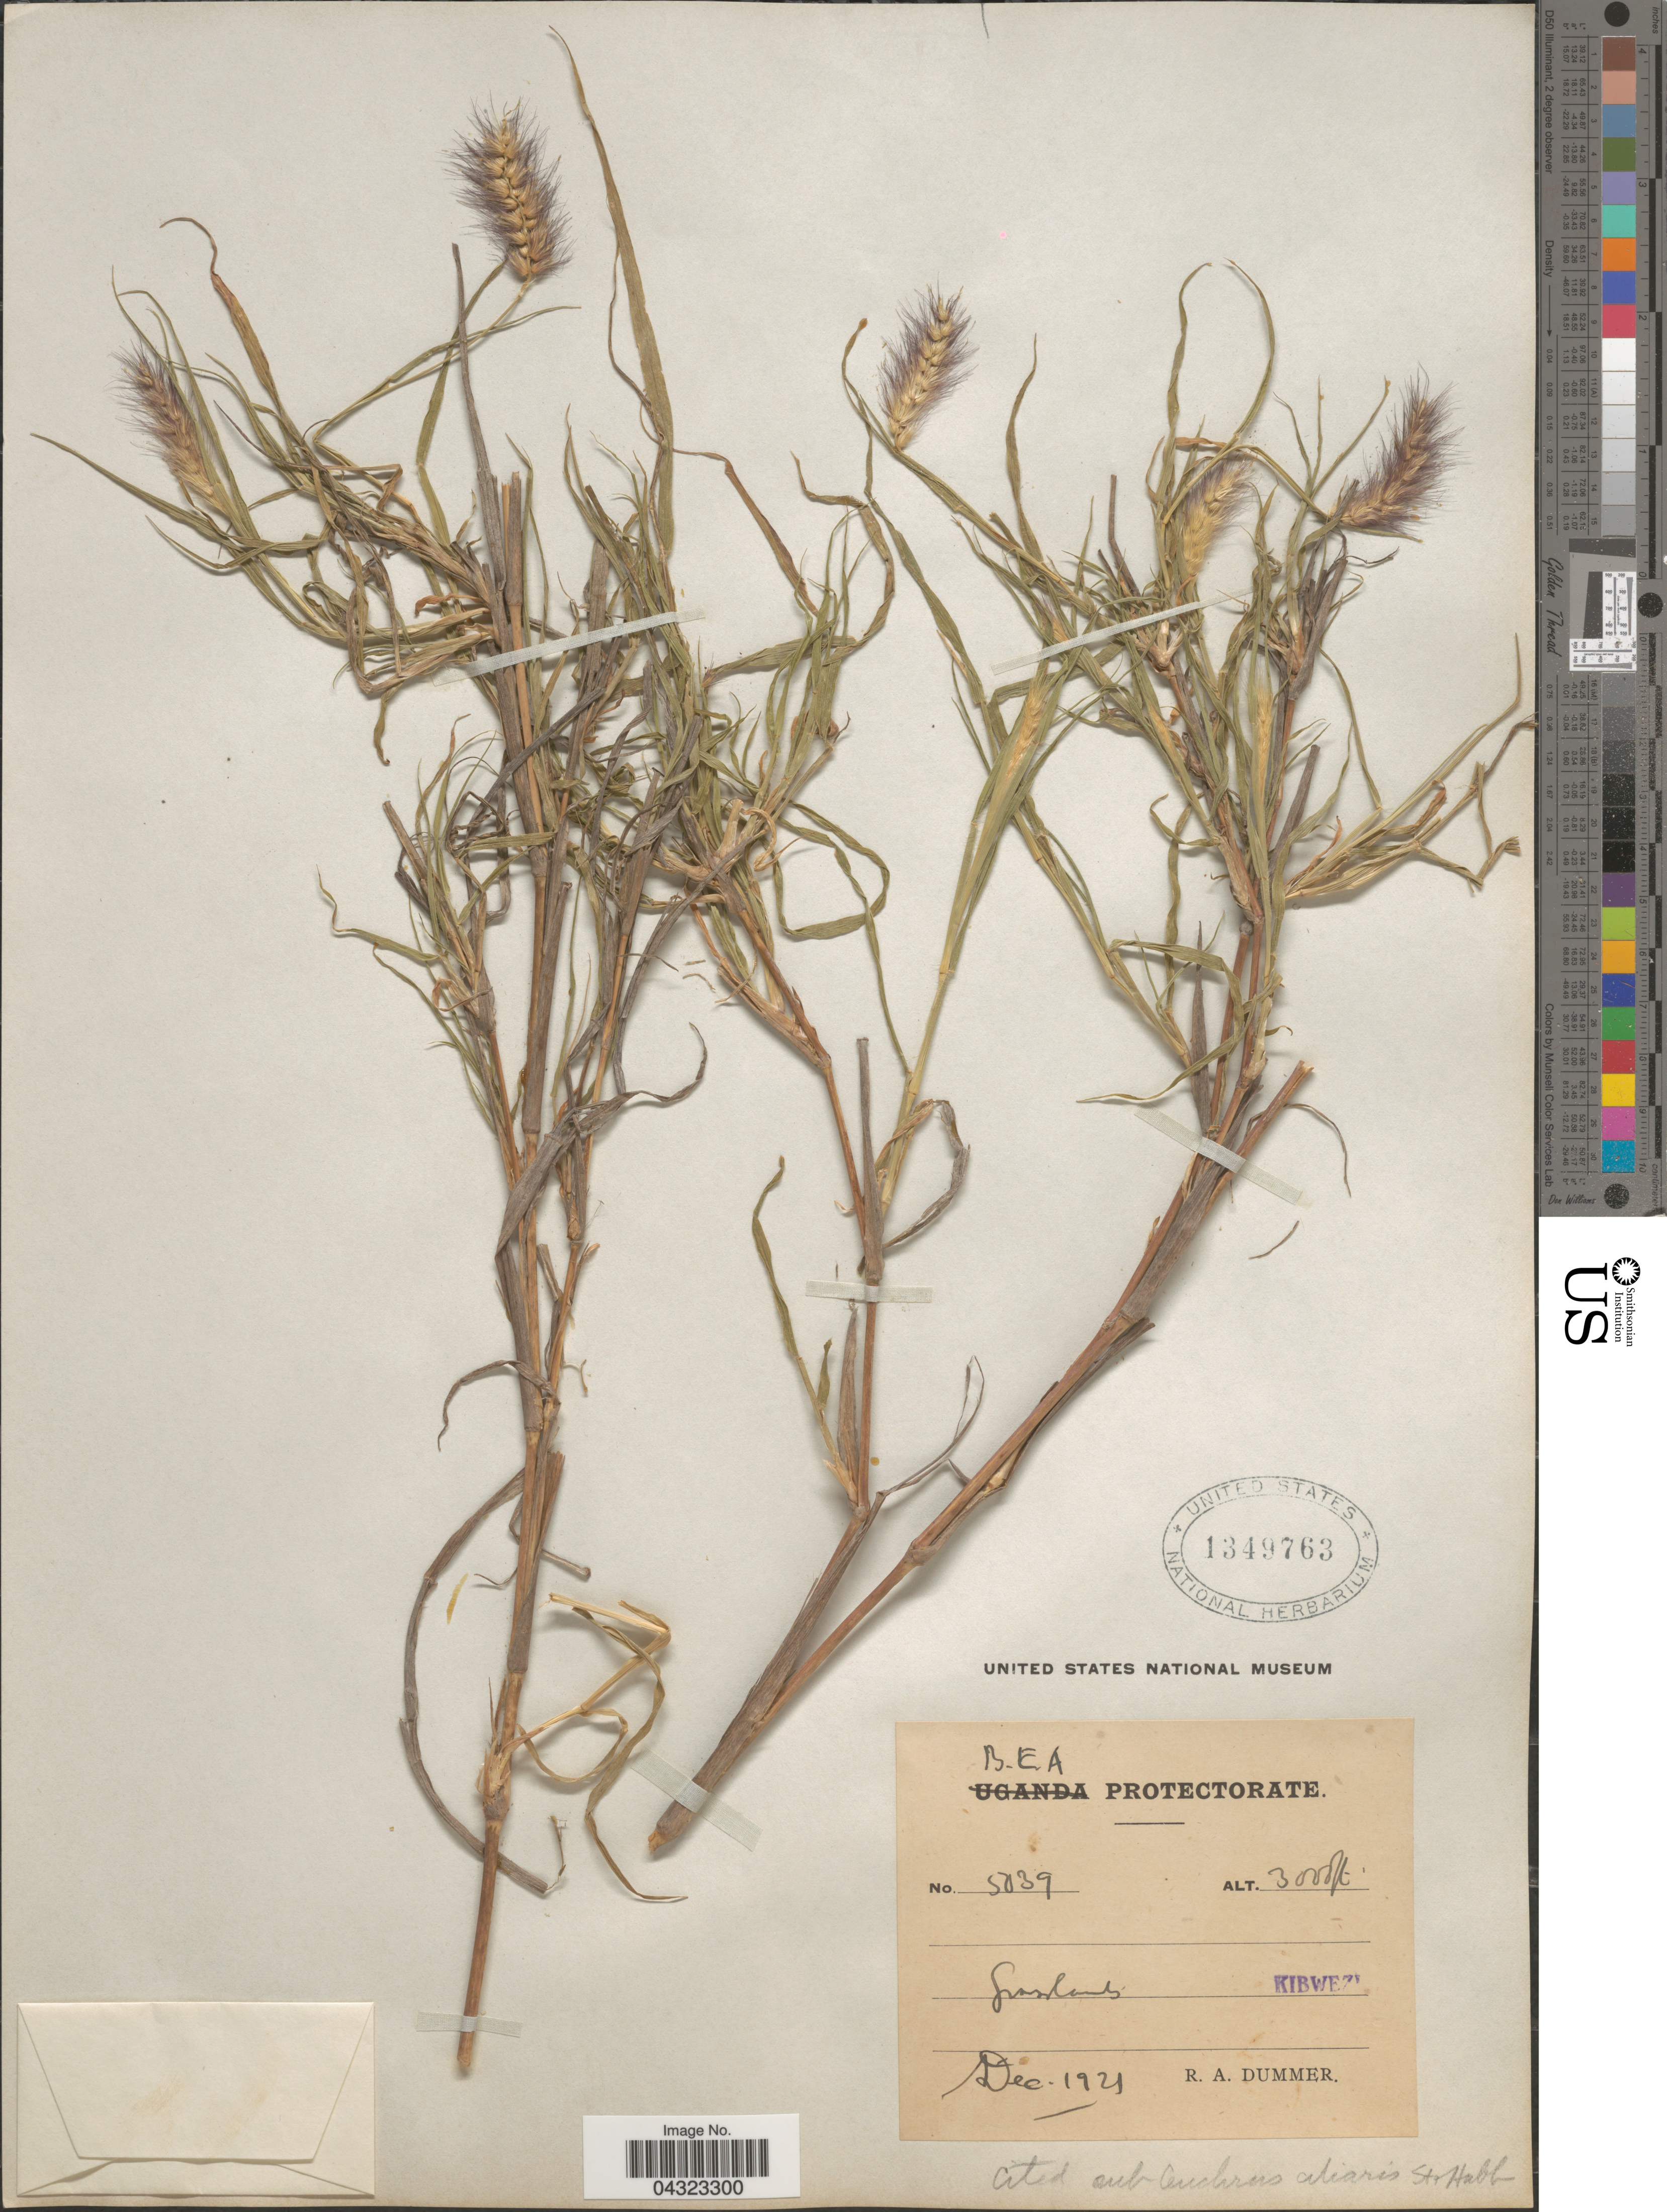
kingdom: Plantae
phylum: Tracheophyta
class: Liliopsida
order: Poales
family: Poaceae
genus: Cenchrus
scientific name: Cenchrus ciliaris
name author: L.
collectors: R. Dümmer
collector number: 5039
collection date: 1921-12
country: Kenya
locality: B.E.A. Protectorate. Grasslands. Kibwezi.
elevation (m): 914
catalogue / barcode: US 1349763